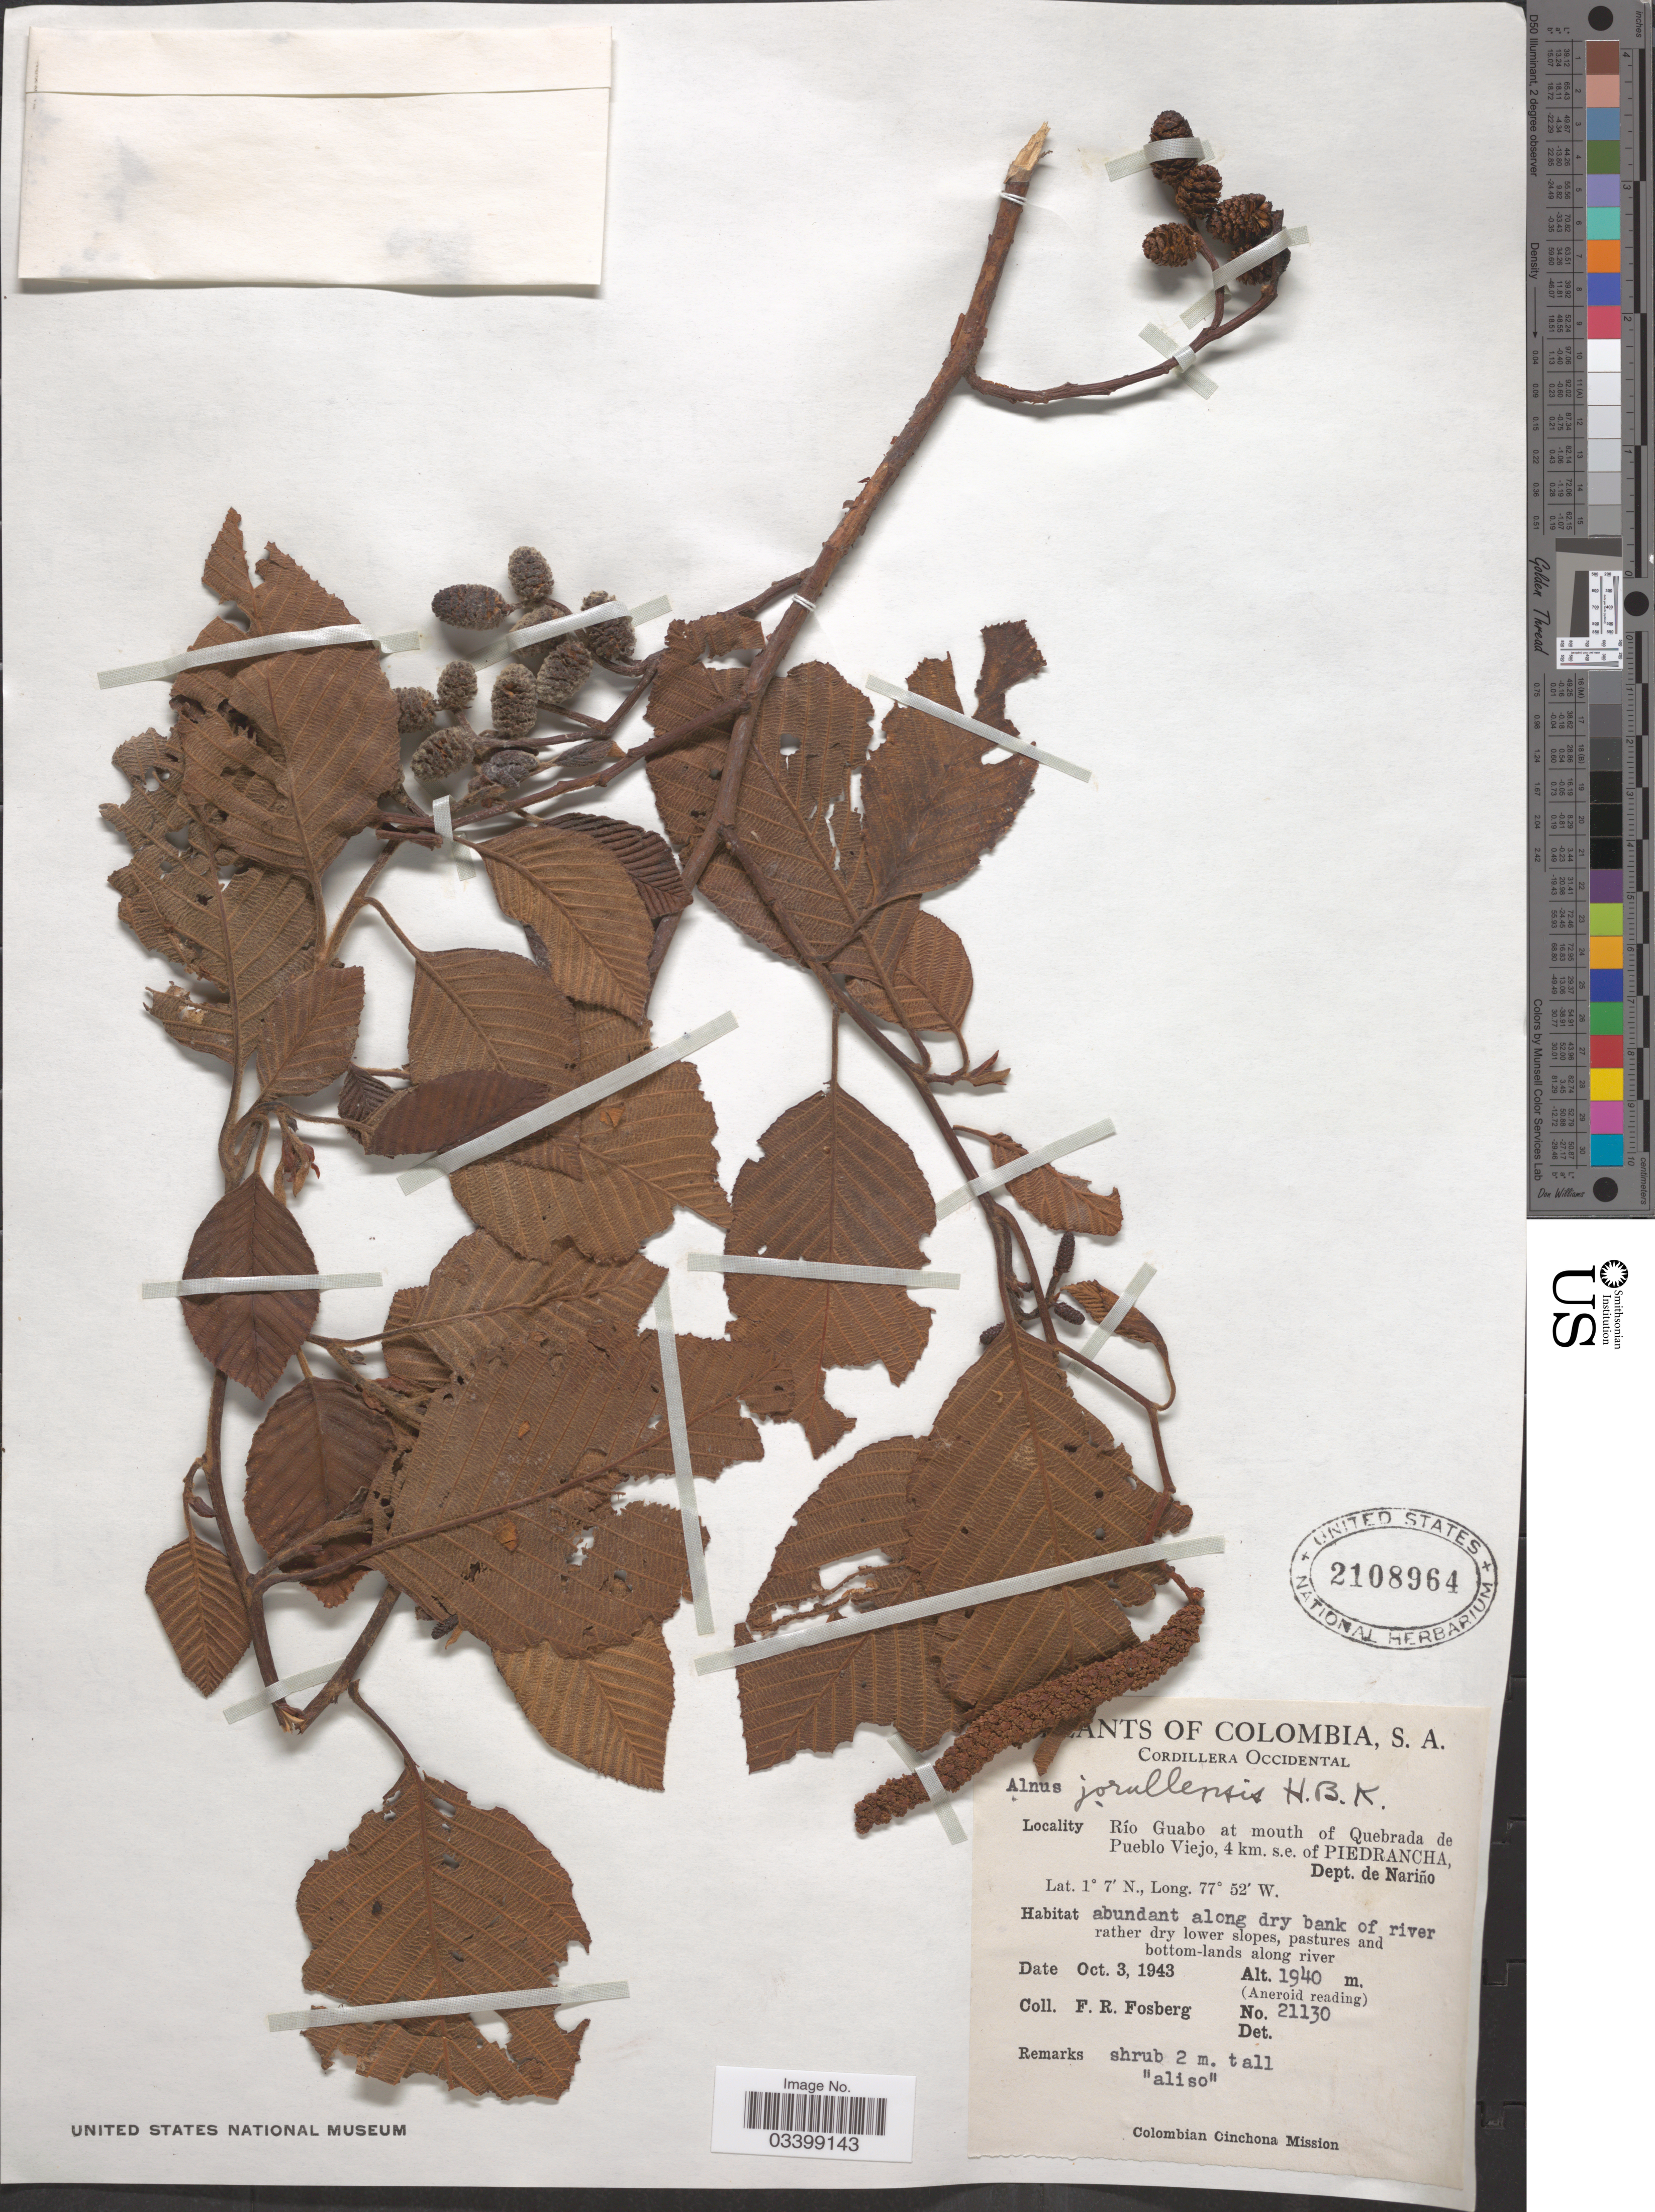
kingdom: Plantae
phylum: Tracheophyta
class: Magnoliopsida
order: Fagales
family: Betulaceae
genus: Alnus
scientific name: Alnus acuminata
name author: Kunth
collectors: F. R. Fosberg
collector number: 21130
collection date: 1943-10-03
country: Colombia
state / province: Nariño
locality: Cordillera Occidental. Río Guabo at mouth of Quebrada de Pueblo Viejo, 4 km. s.e. of Piedrancha, Dept. de Nariño.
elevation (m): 1940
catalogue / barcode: US 2108964